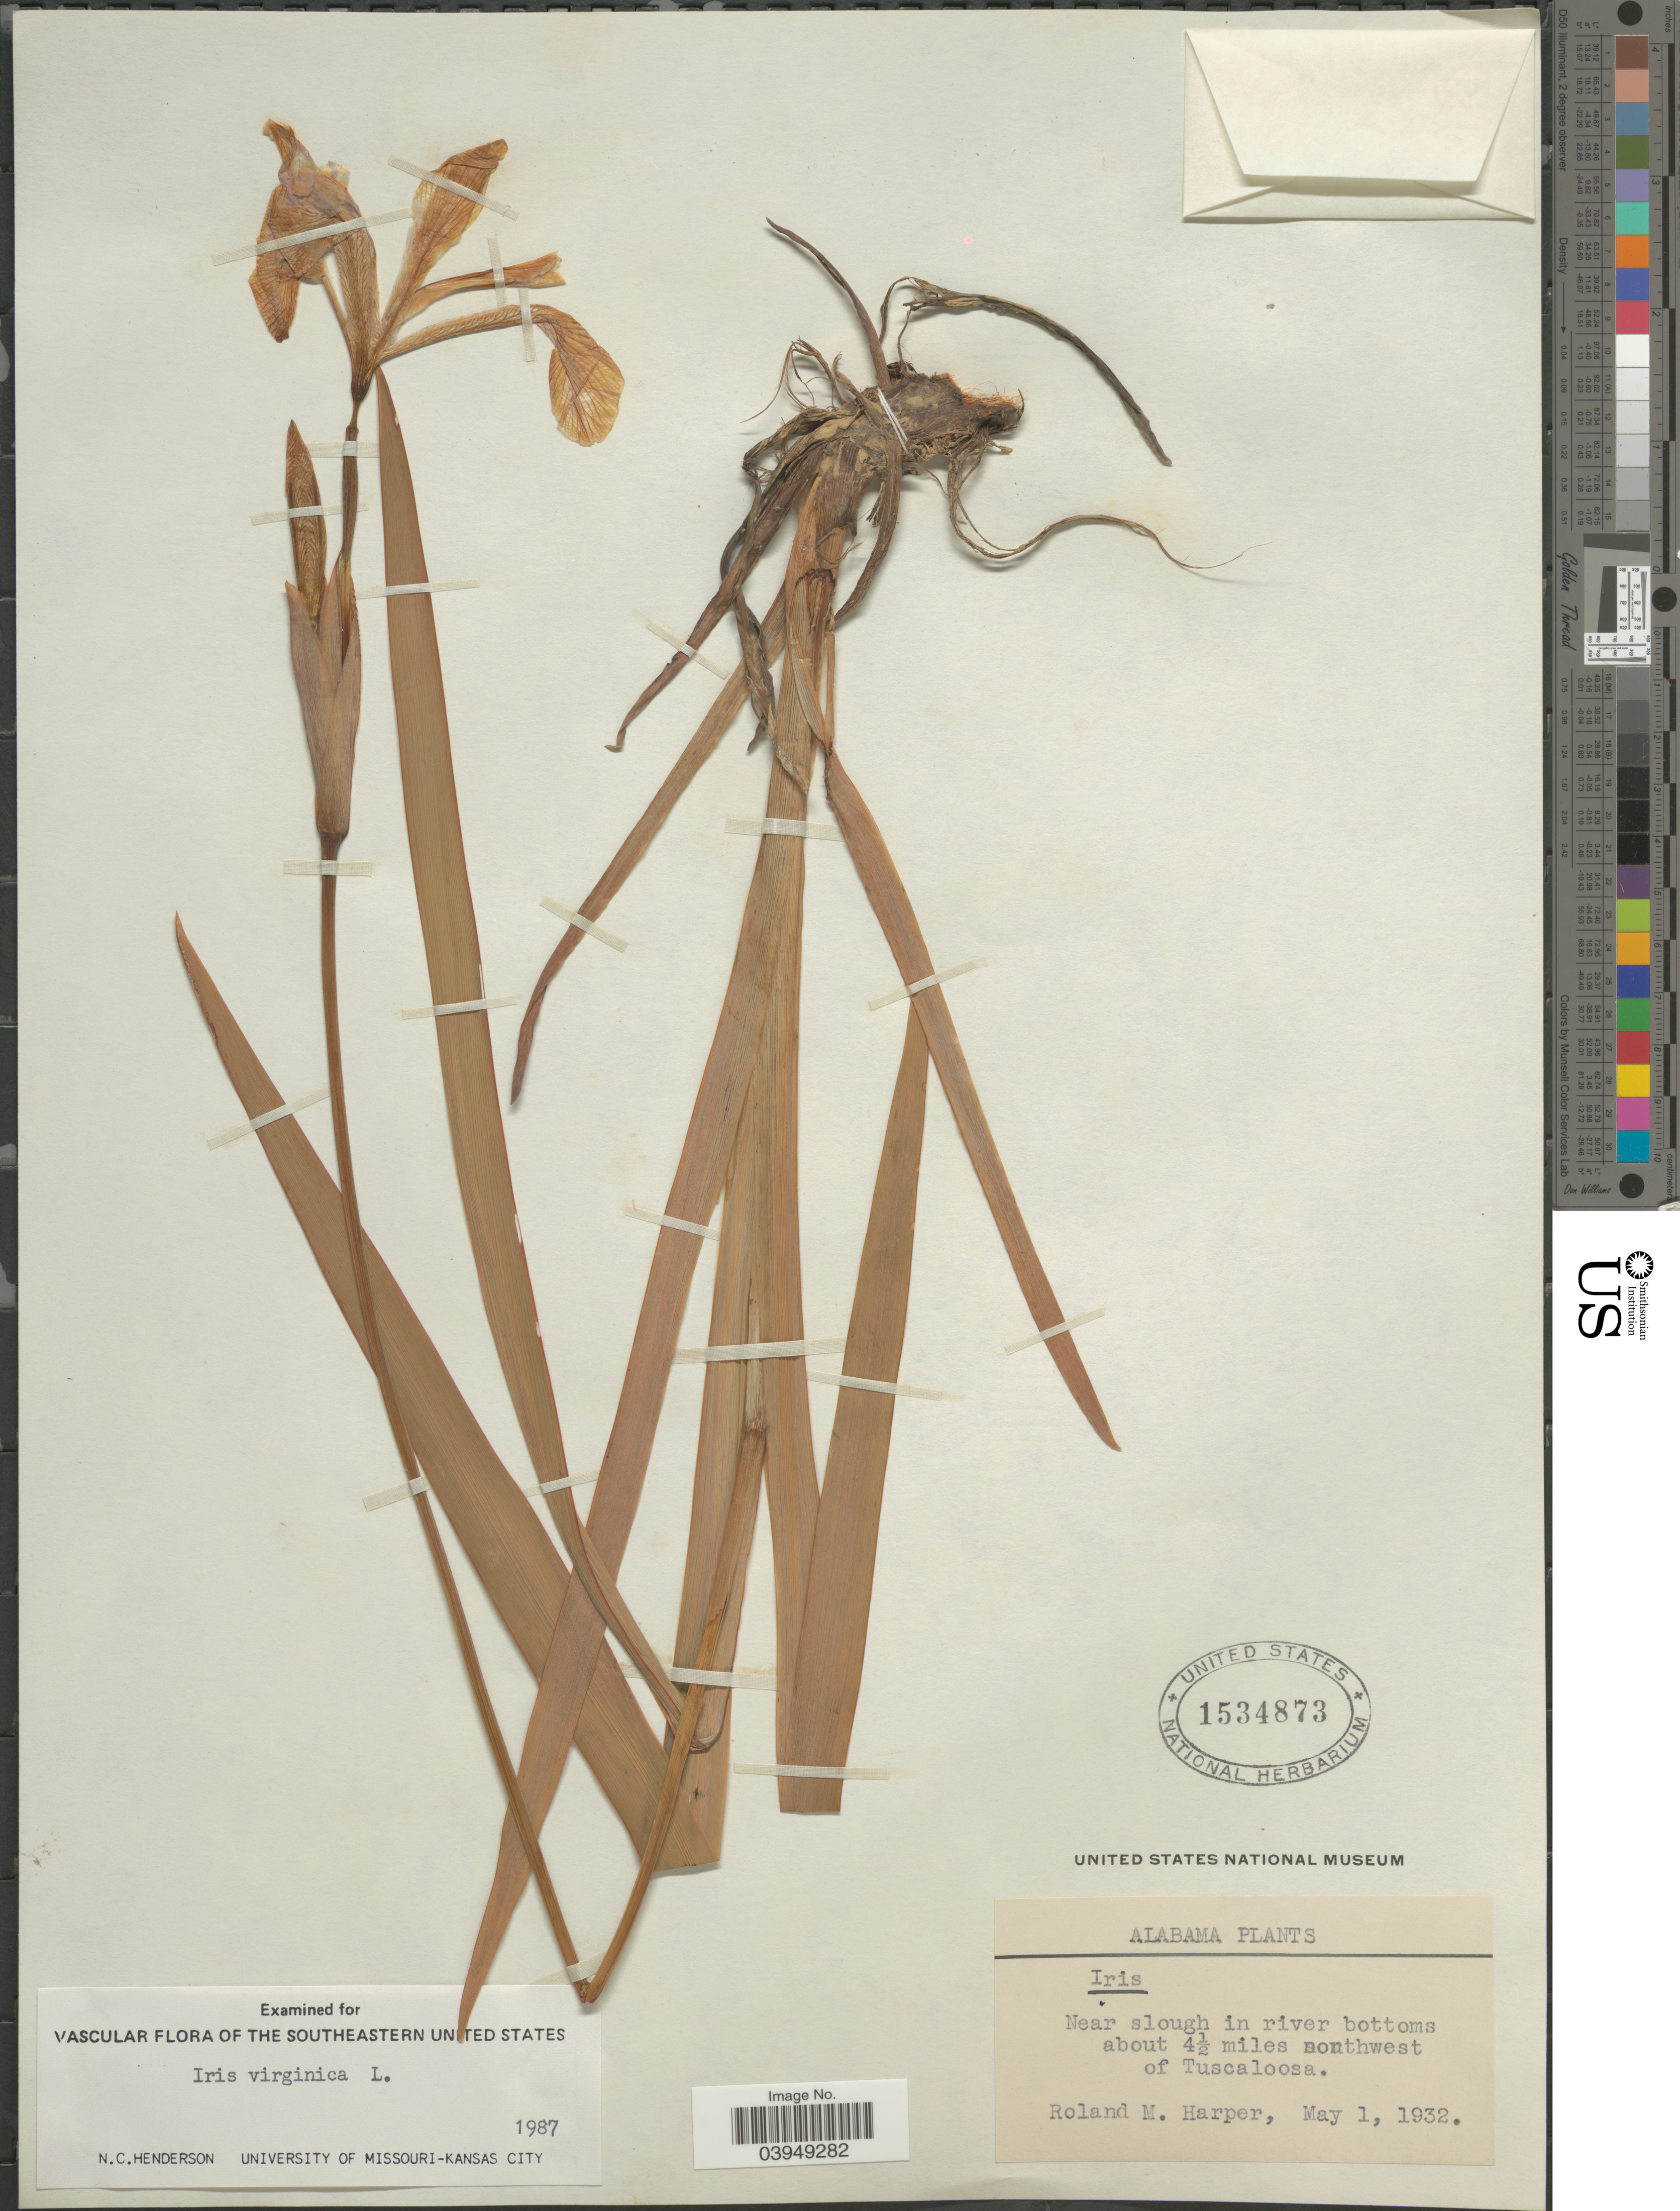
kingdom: Plantae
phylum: Tracheophyta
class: Liliopsida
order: Asparagales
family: Iridaceae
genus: Iris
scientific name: Iris virginica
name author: L.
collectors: R. M. Harper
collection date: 1932-05-01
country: United States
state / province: Alabama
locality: Near slough in river bottoms about 4½ miles northwest of Tuscaloosa.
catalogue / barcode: US 1534873